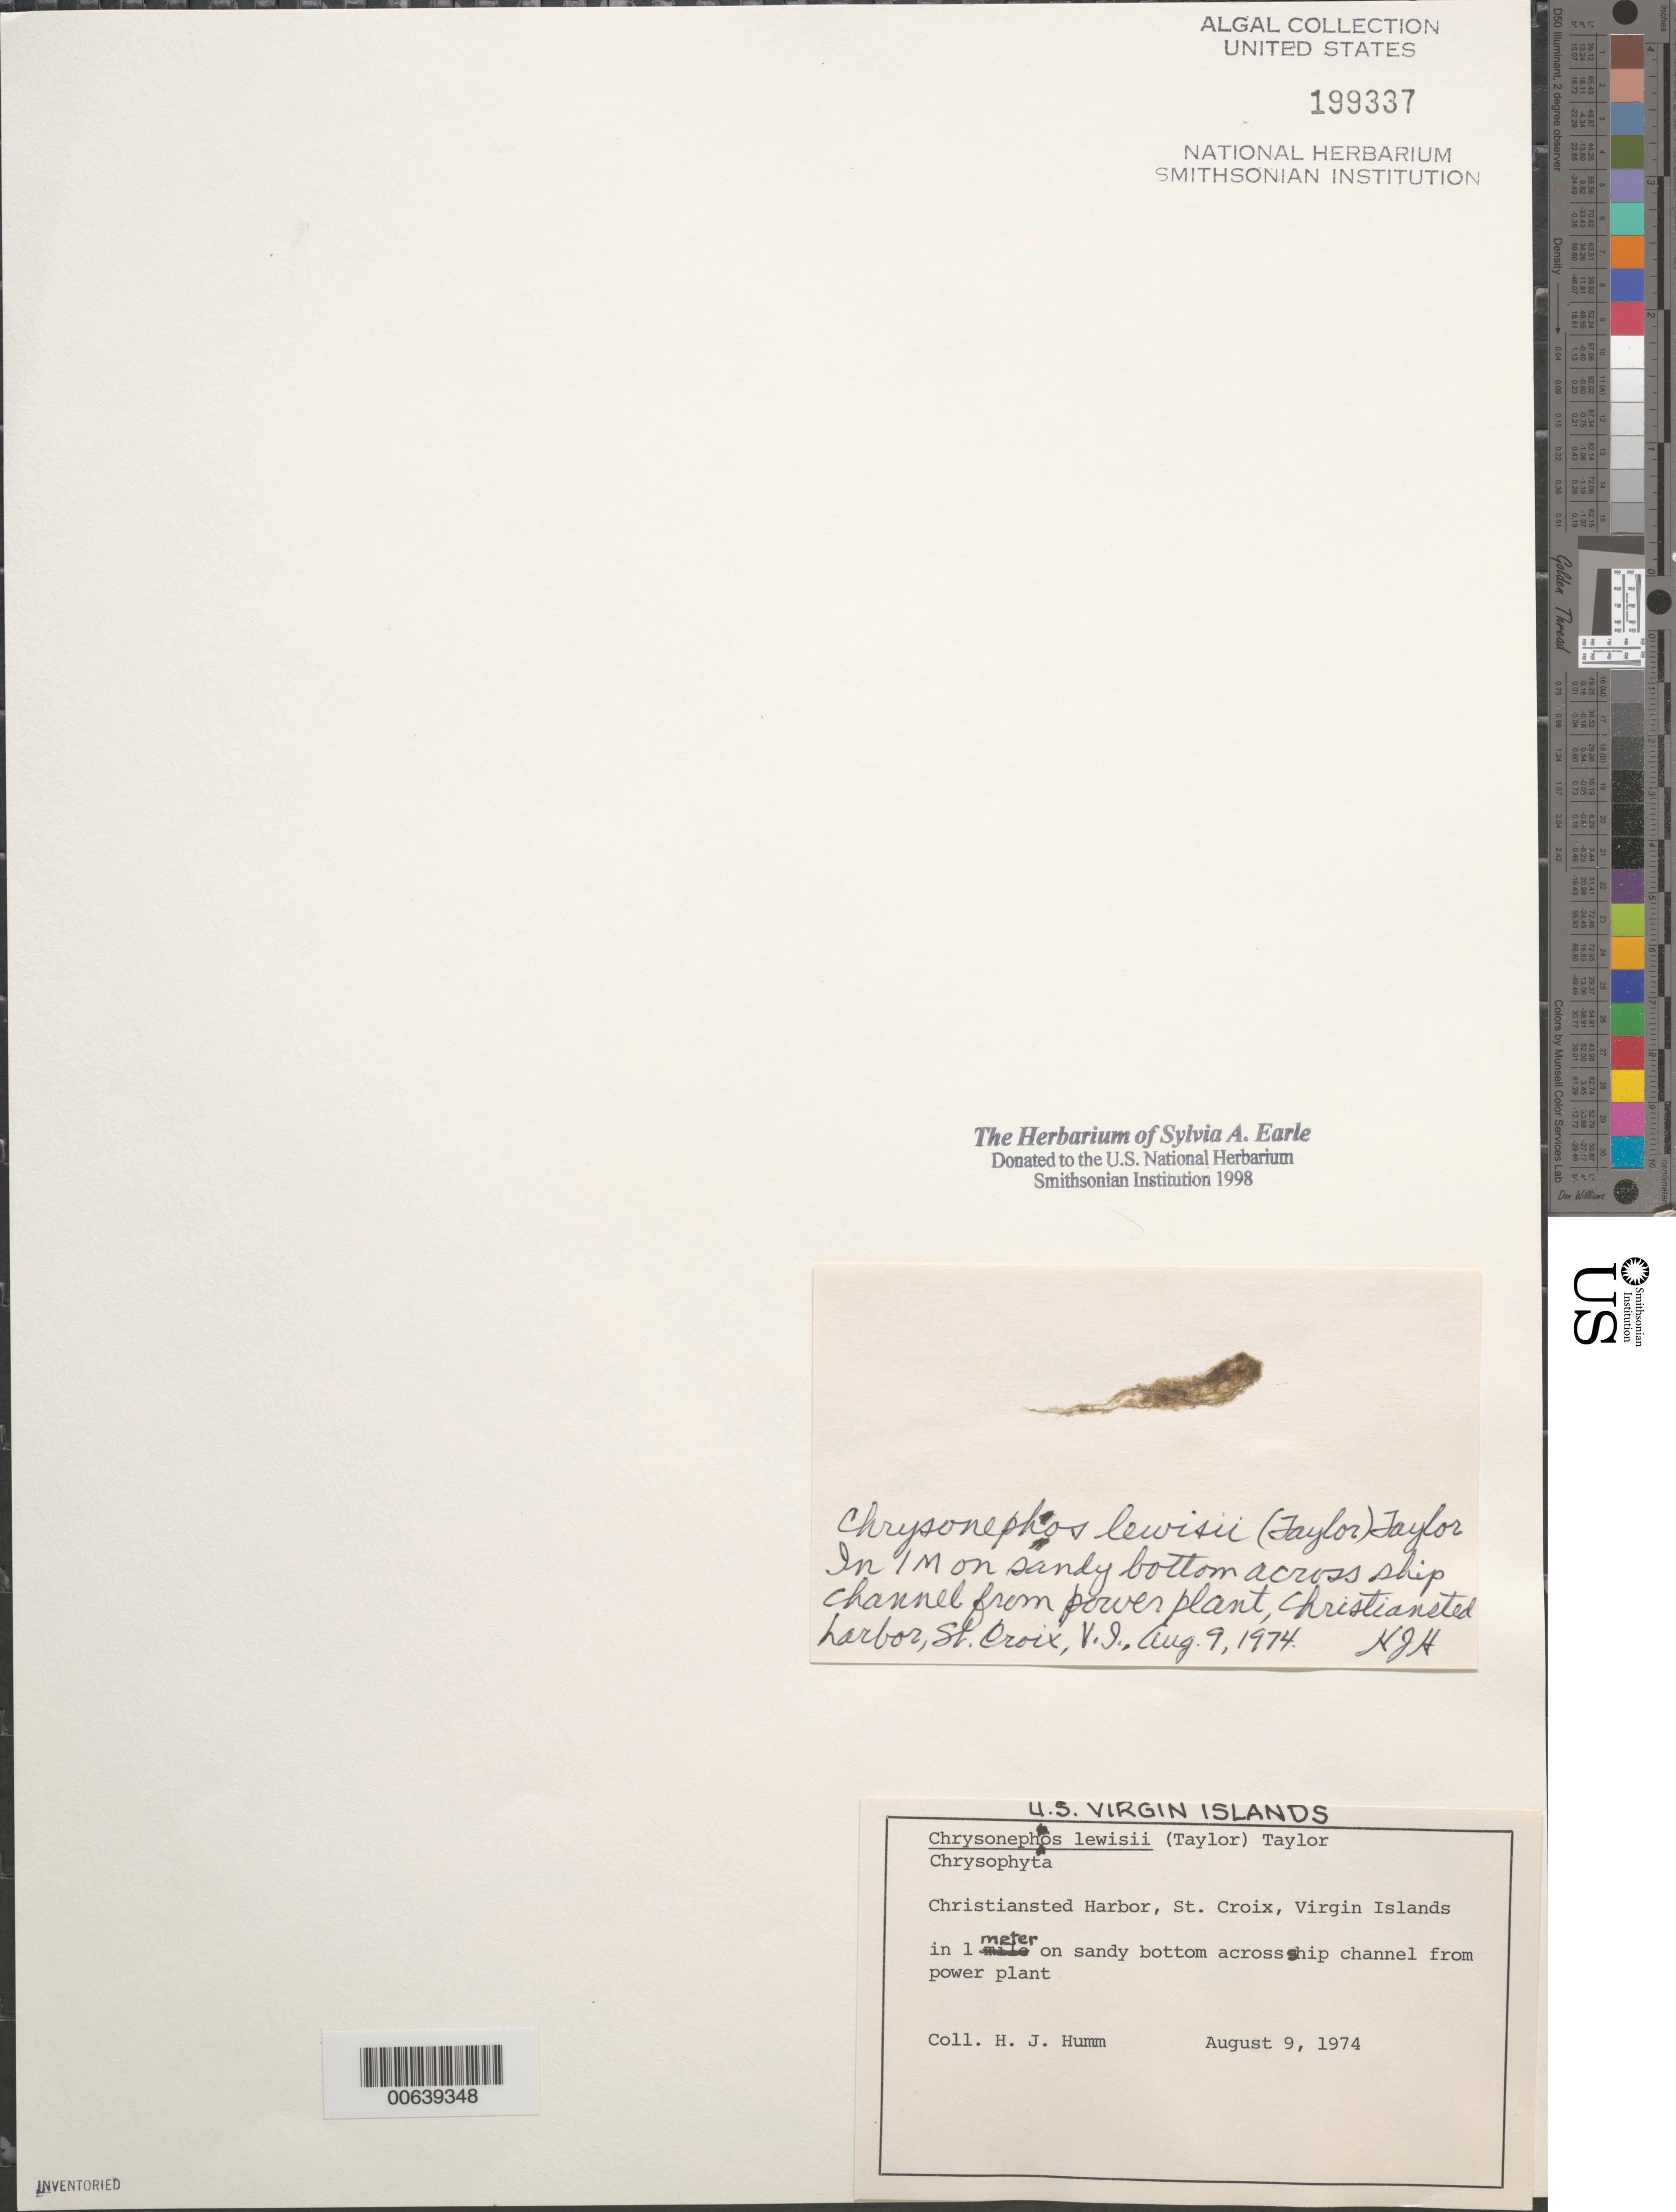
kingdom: Chromista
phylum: Ochrophyta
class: Dictyochophyceae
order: Sarcinochrysidales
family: Sarcinochrysidaceae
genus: Chrysonephos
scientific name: Chrysonephos lewisii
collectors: H. J. Humm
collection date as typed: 09 Aug 1974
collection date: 1974-08-09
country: U.S. Virgin Islands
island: St. Croix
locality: Christiansted Harbor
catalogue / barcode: US 199337